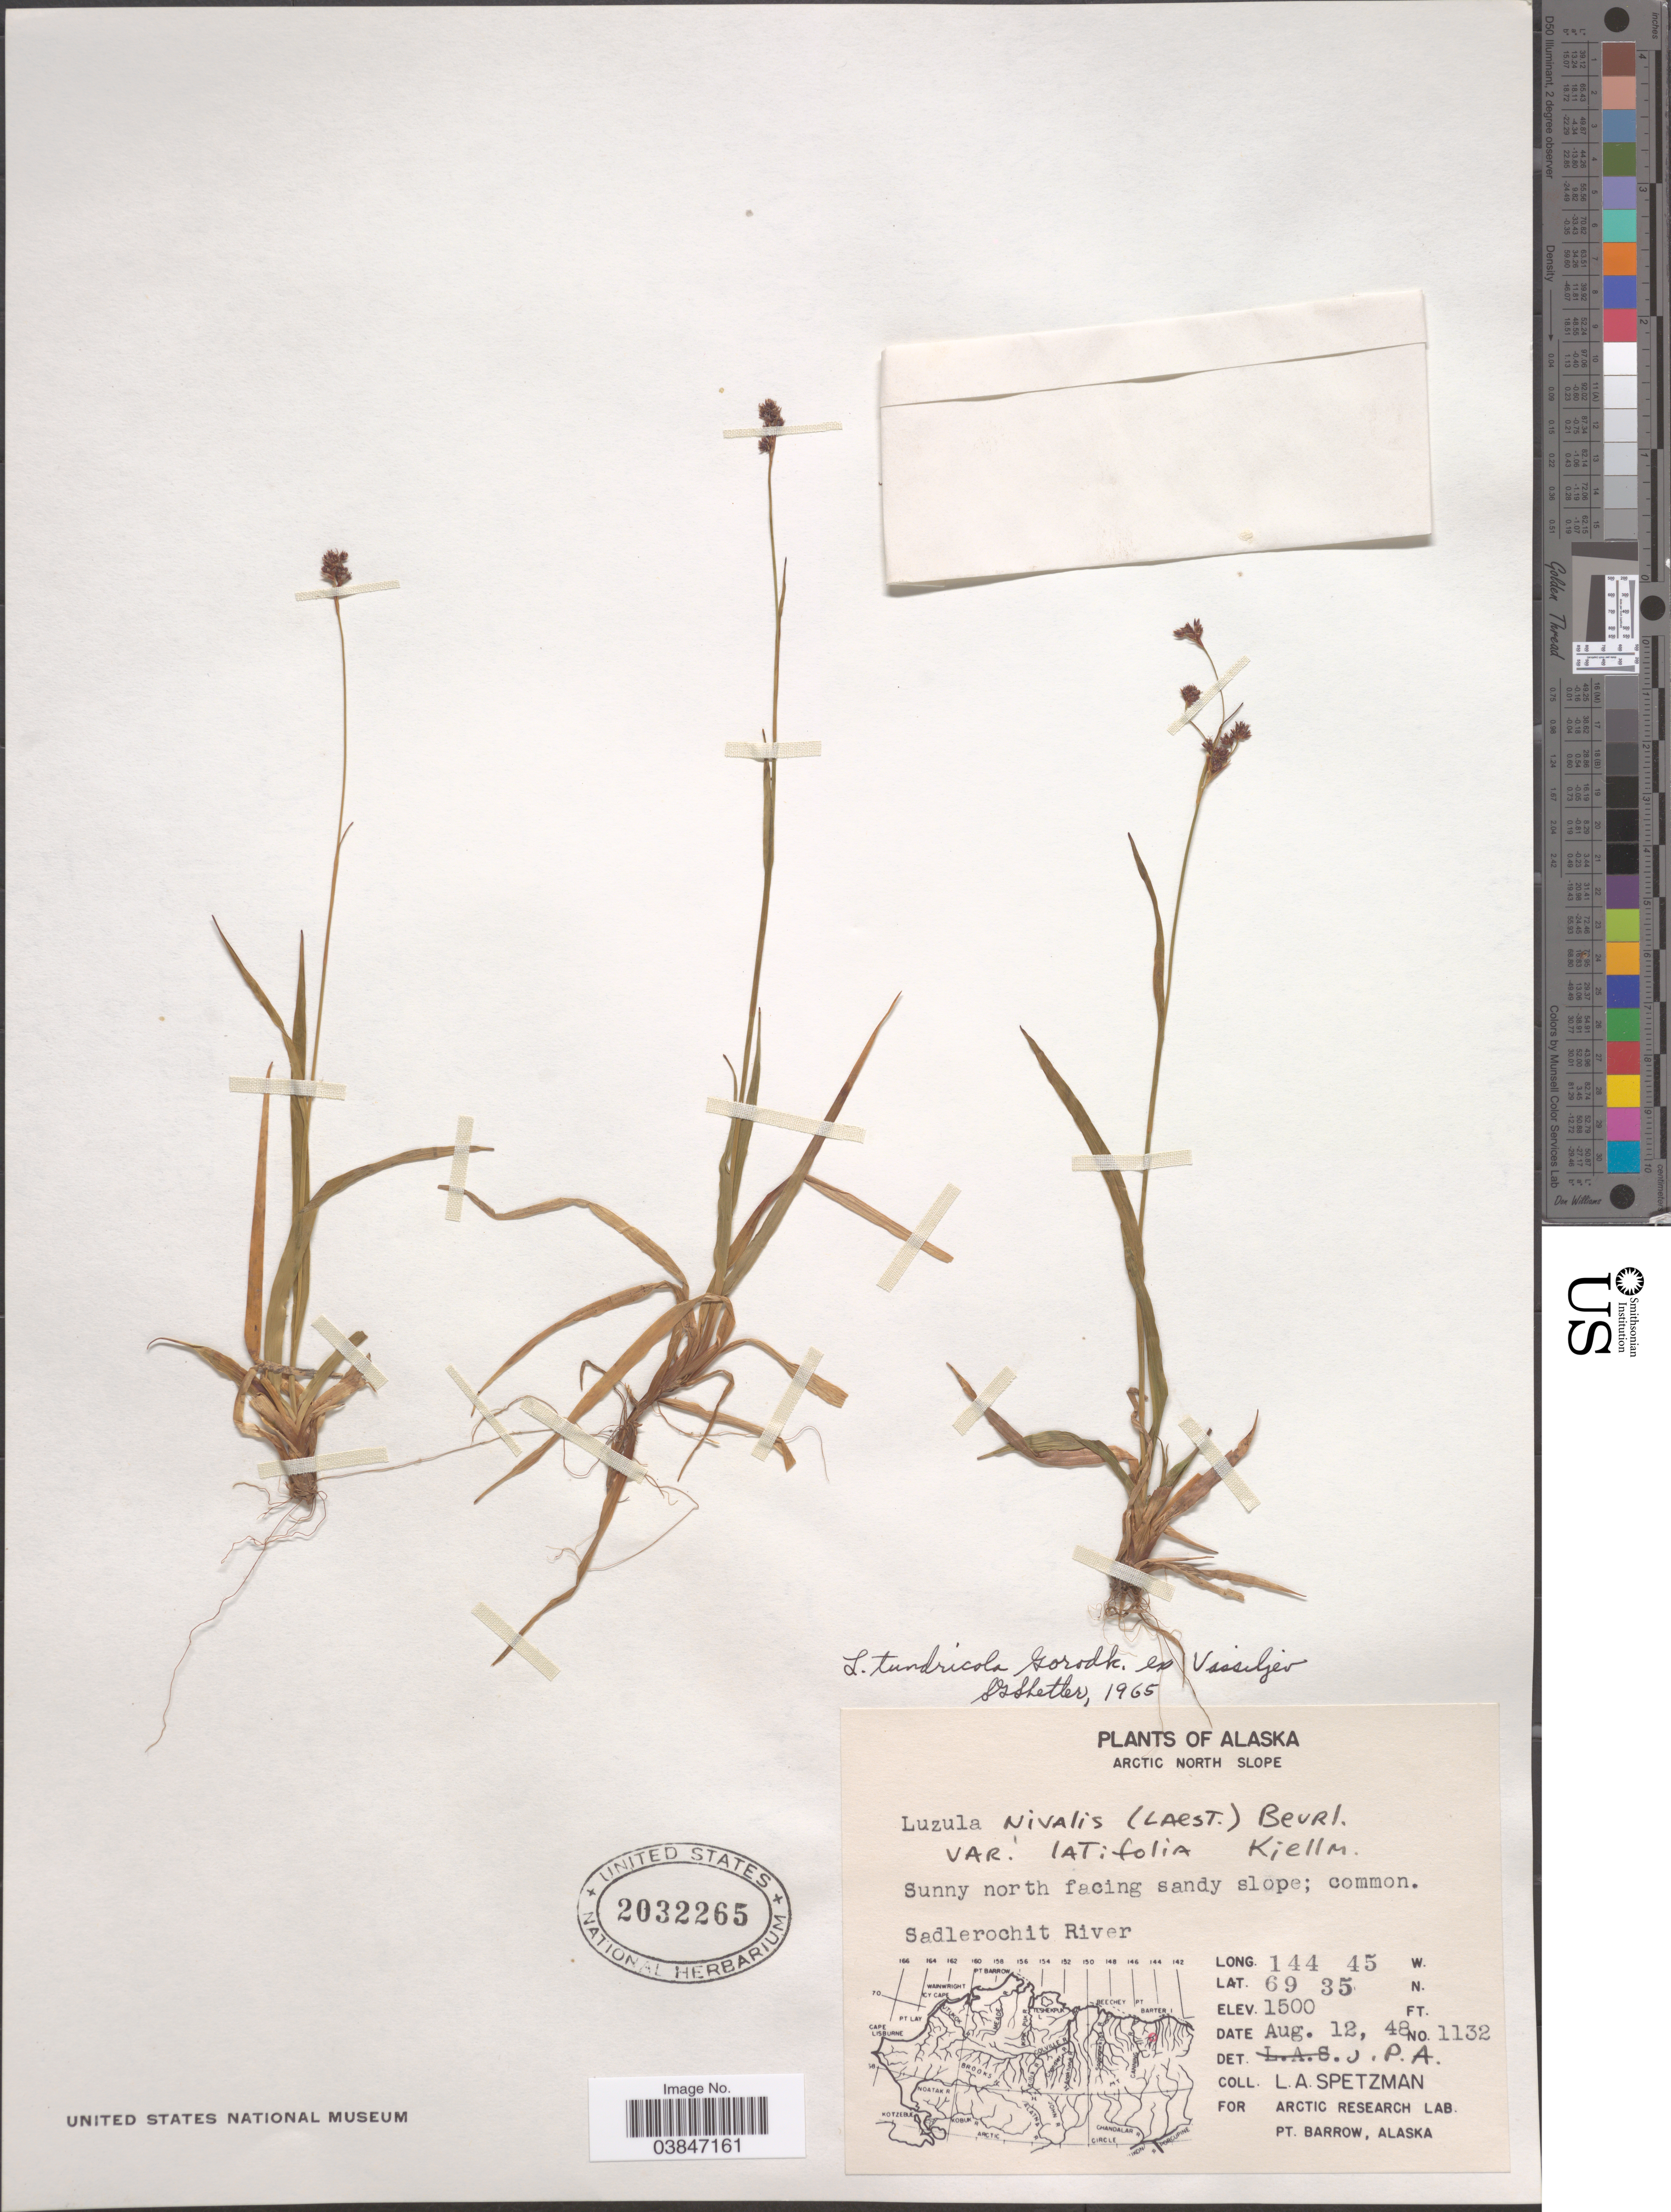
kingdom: Plantae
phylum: Tracheophyta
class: Liliopsida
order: Poales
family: Juncaceae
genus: Luzula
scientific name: Luzula tundricola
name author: (Gorodkov) V. Vassil.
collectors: L. Spetzman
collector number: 1132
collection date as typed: Transcribed d/m/y: 12/8/48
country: United States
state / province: Alaska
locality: Arctic North Slope. Sunny north facing sandy slope. Sadlerochit River.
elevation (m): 457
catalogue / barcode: US 2032265